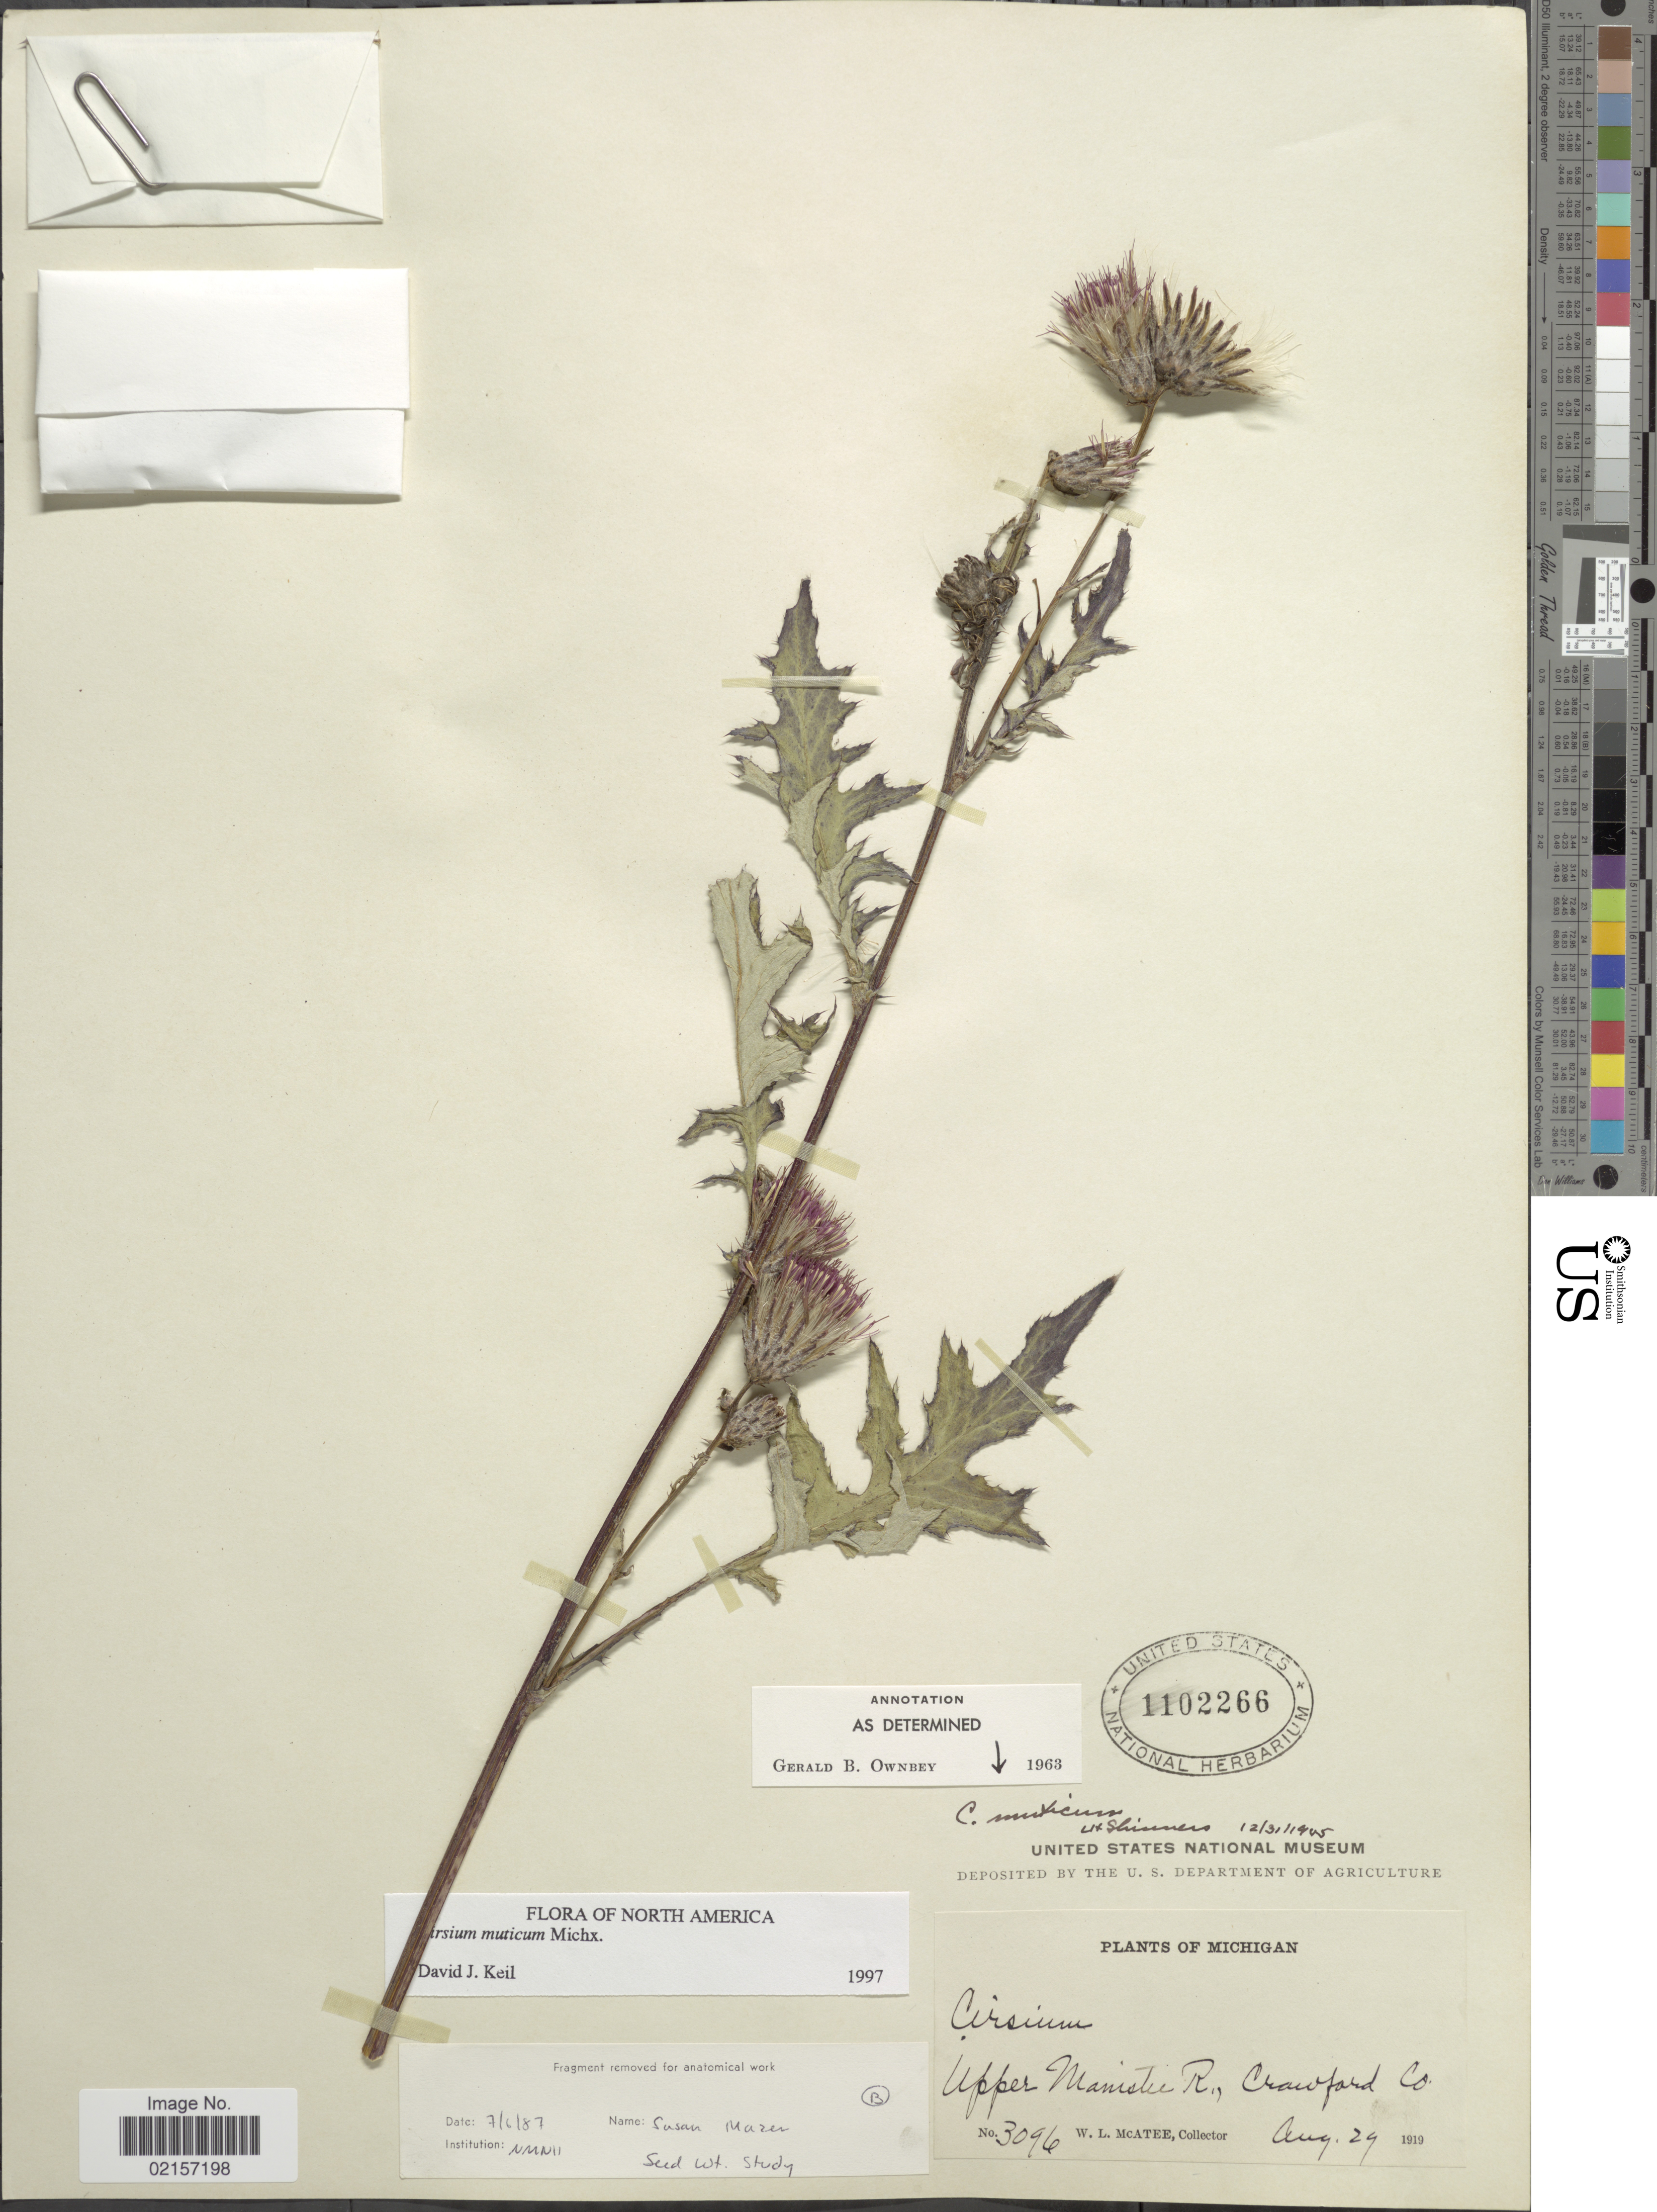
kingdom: Plantae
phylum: Tracheophyta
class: Magnoliopsida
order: Asterales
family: Asteraceae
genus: Cirsium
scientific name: Cirsium muticum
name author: Michx.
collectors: W. McAtee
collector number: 3096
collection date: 1919-08-29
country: United States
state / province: Michigan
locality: Upper Manistee R., Crawford Co.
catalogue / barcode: US 1102266